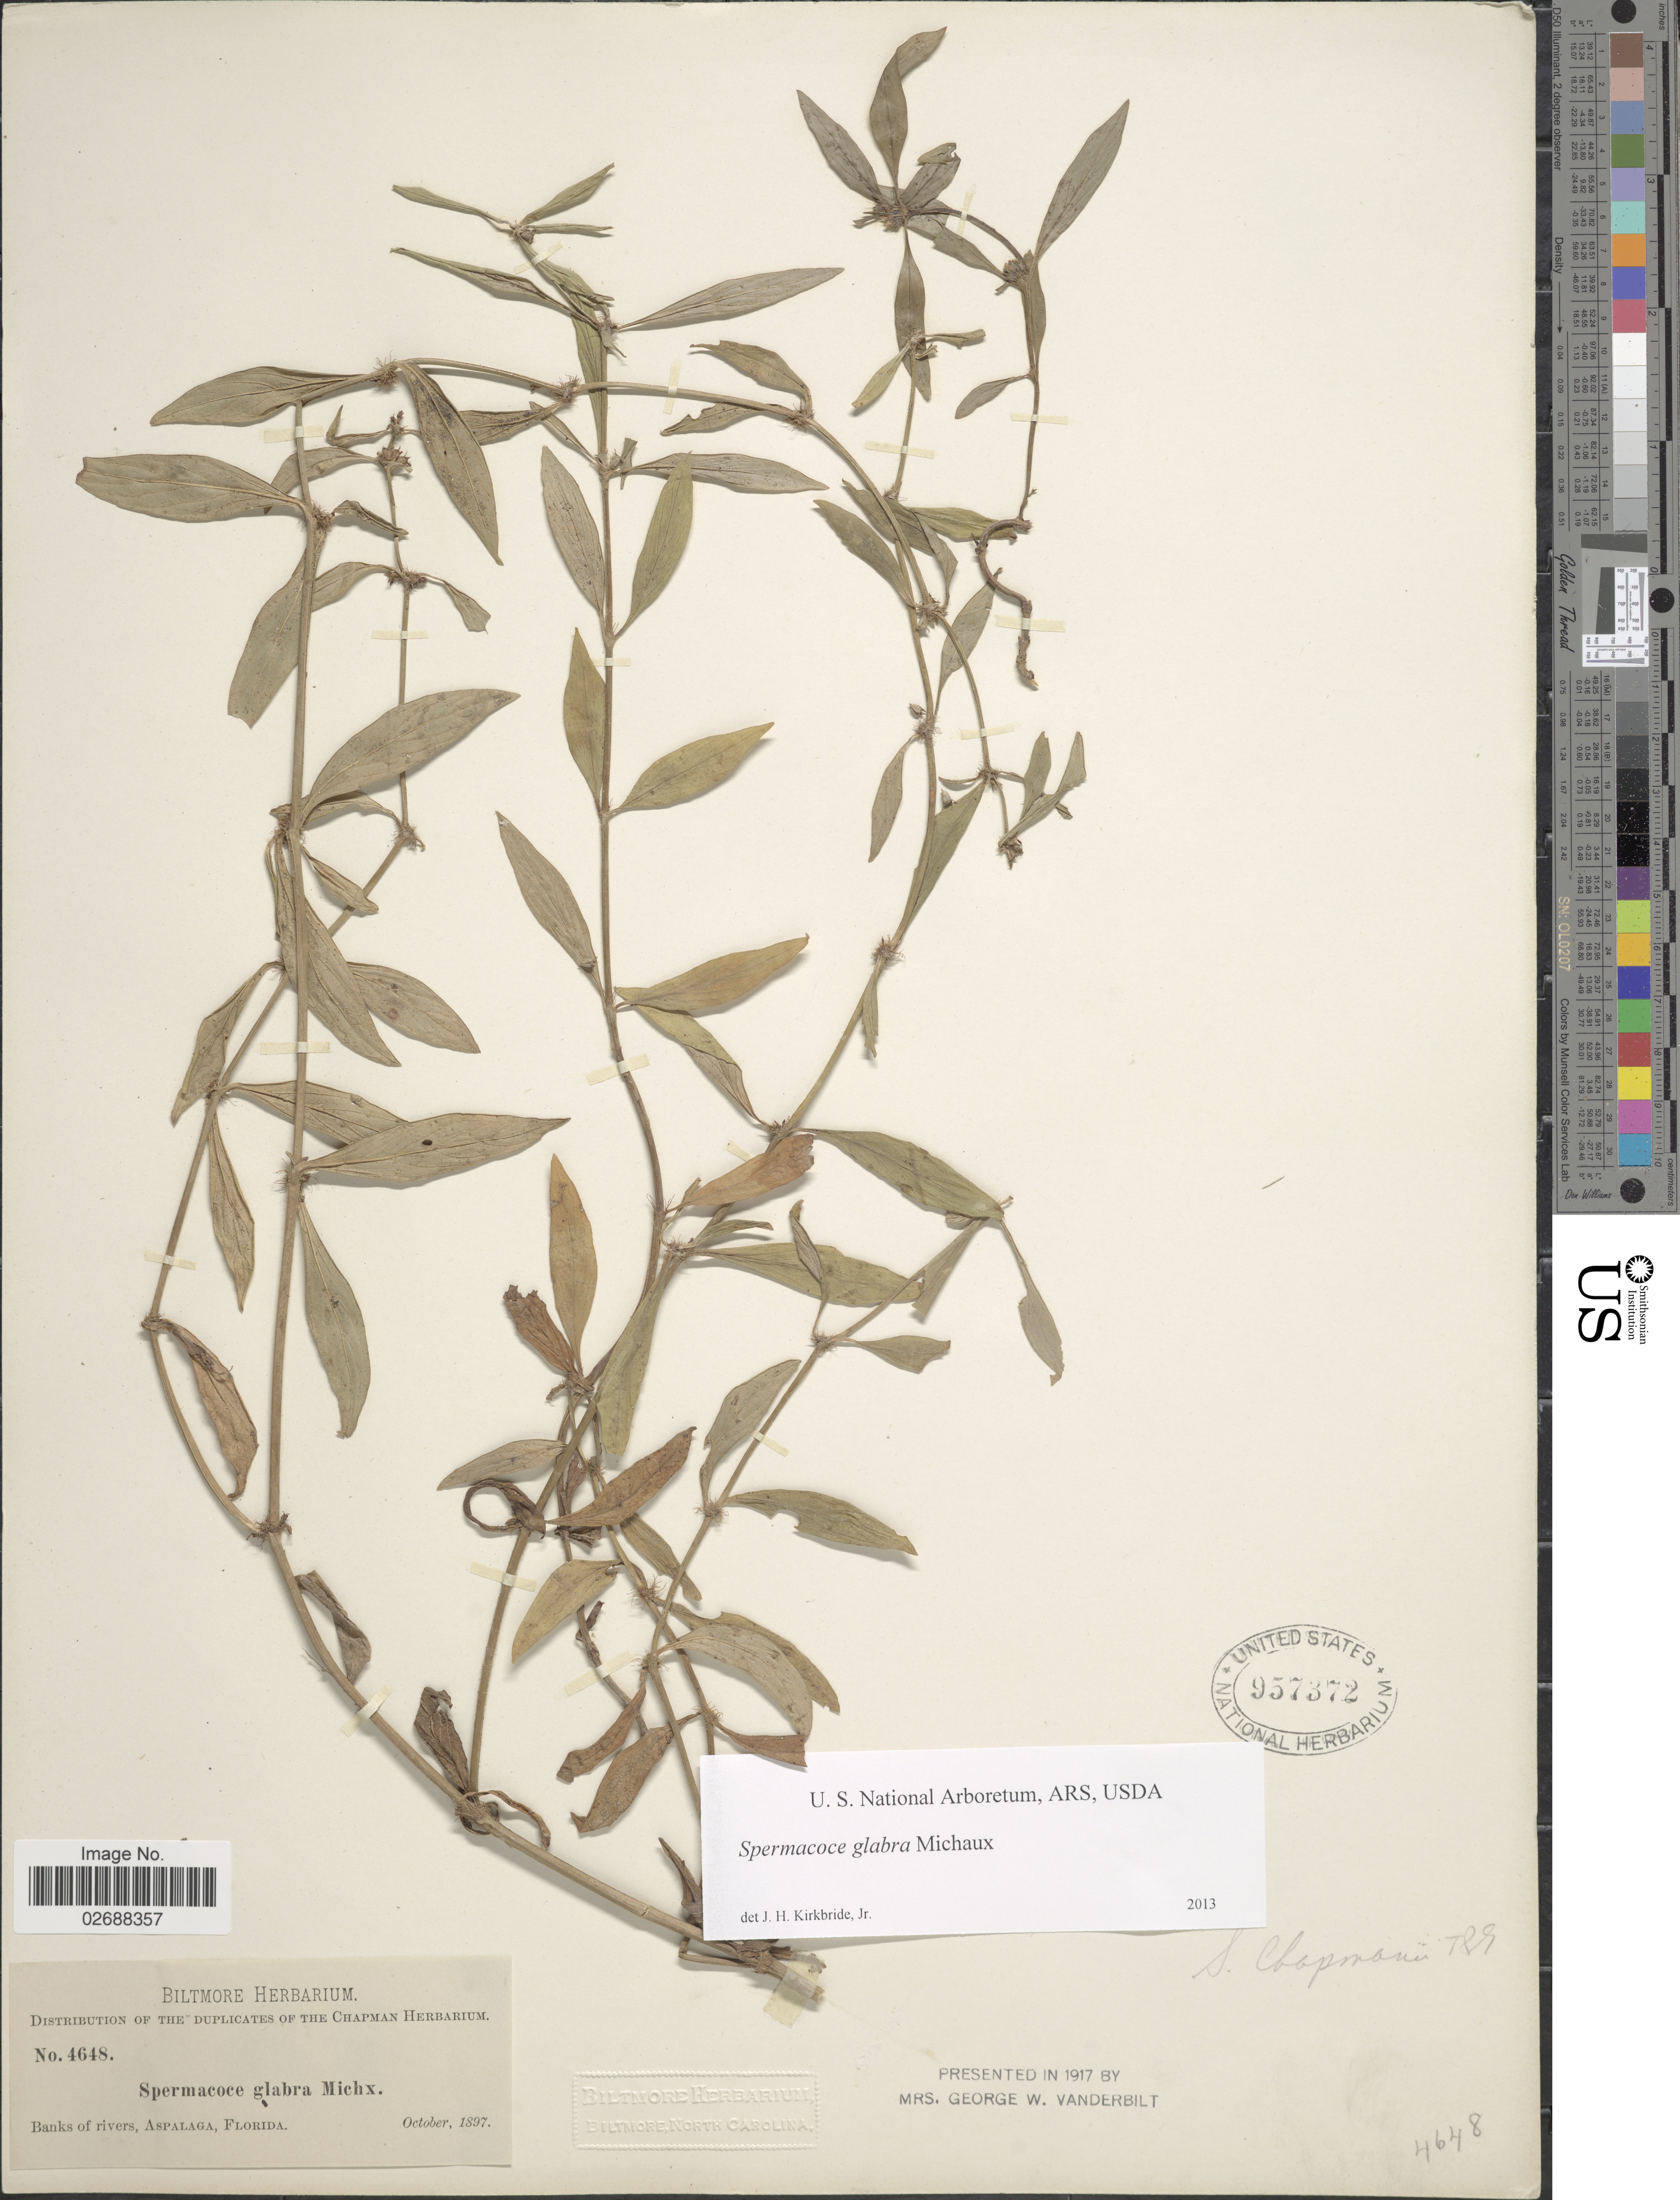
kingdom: Plantae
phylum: Tracheophyta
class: Magnoliopsida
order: Gentianales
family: Rubiaceae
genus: Spermacoce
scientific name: Spermacoce glabra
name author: Michx.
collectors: ex herb. Biltmore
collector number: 4648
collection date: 1897-10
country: United States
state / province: Florida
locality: Banks of rivers, Aspalaga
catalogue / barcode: US 957372